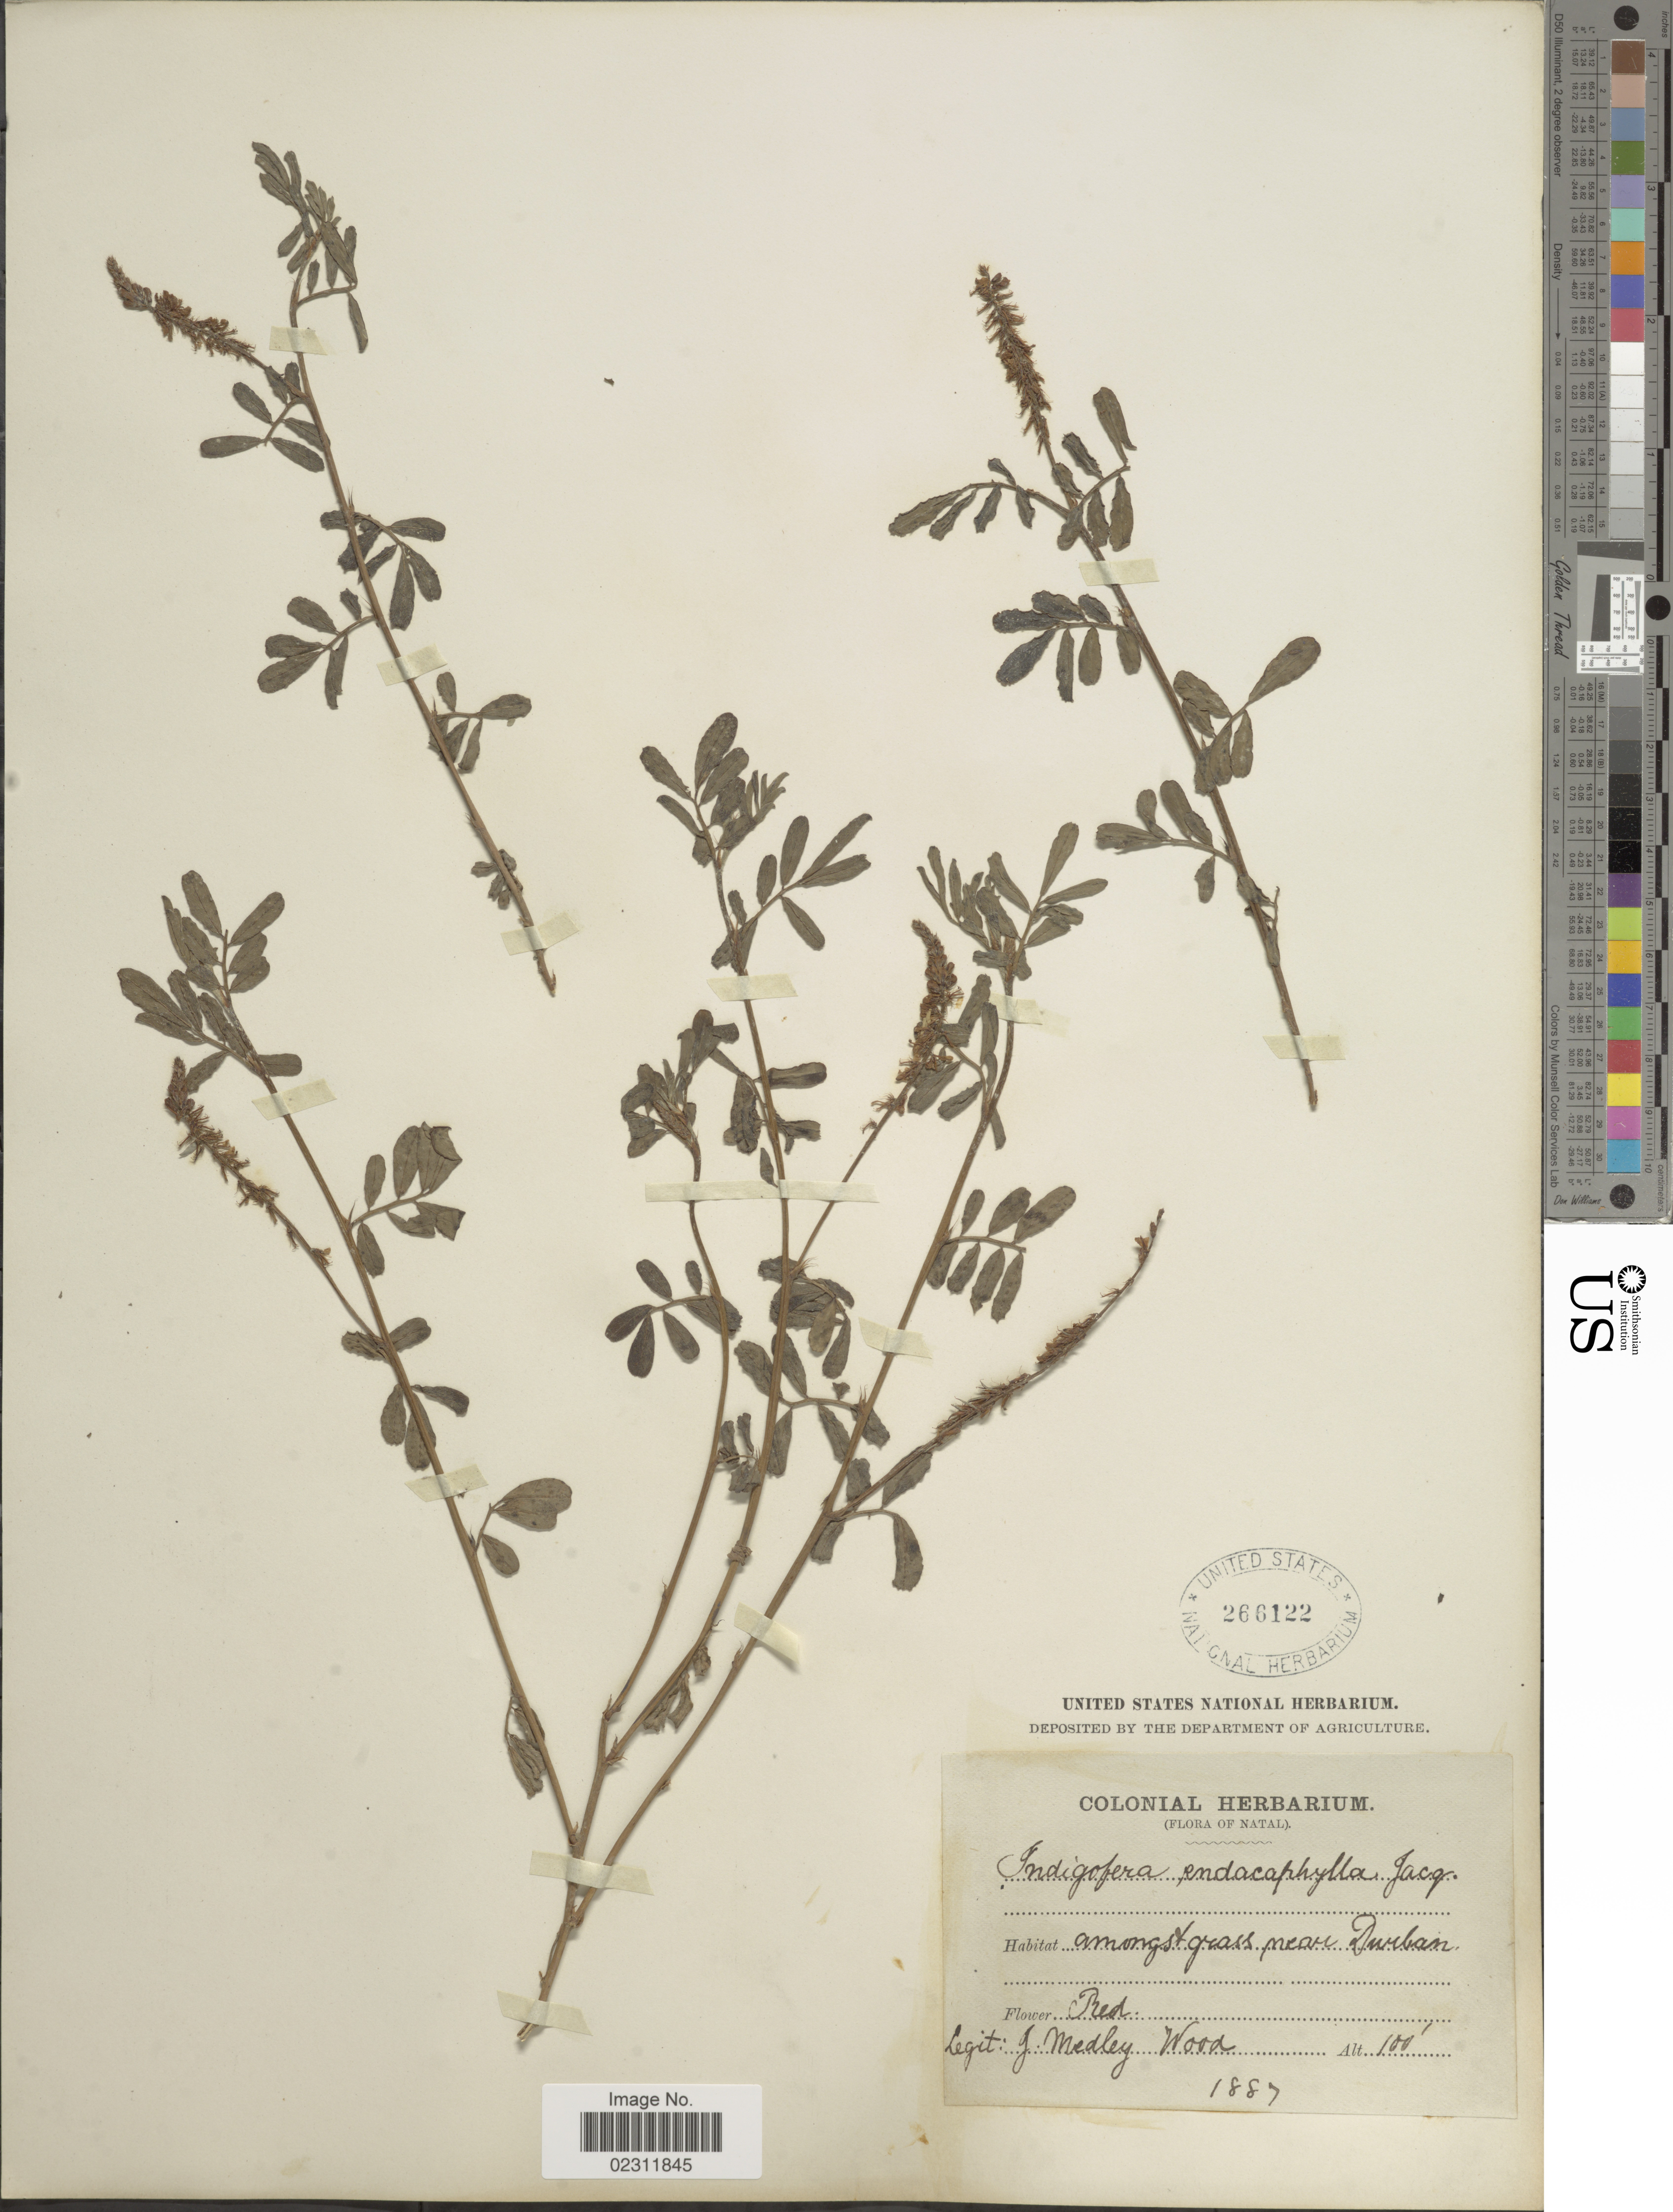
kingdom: Plantae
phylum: Tracheophyta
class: Magnoliopsida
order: Fabales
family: Fabaceae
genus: Indigofera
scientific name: Indigofera hendecaphylla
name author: Jacq.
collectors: J. Medley Wood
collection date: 1887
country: South Africa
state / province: KwaZulu-Natal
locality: Natal, near Durban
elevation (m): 30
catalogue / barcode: US 266122